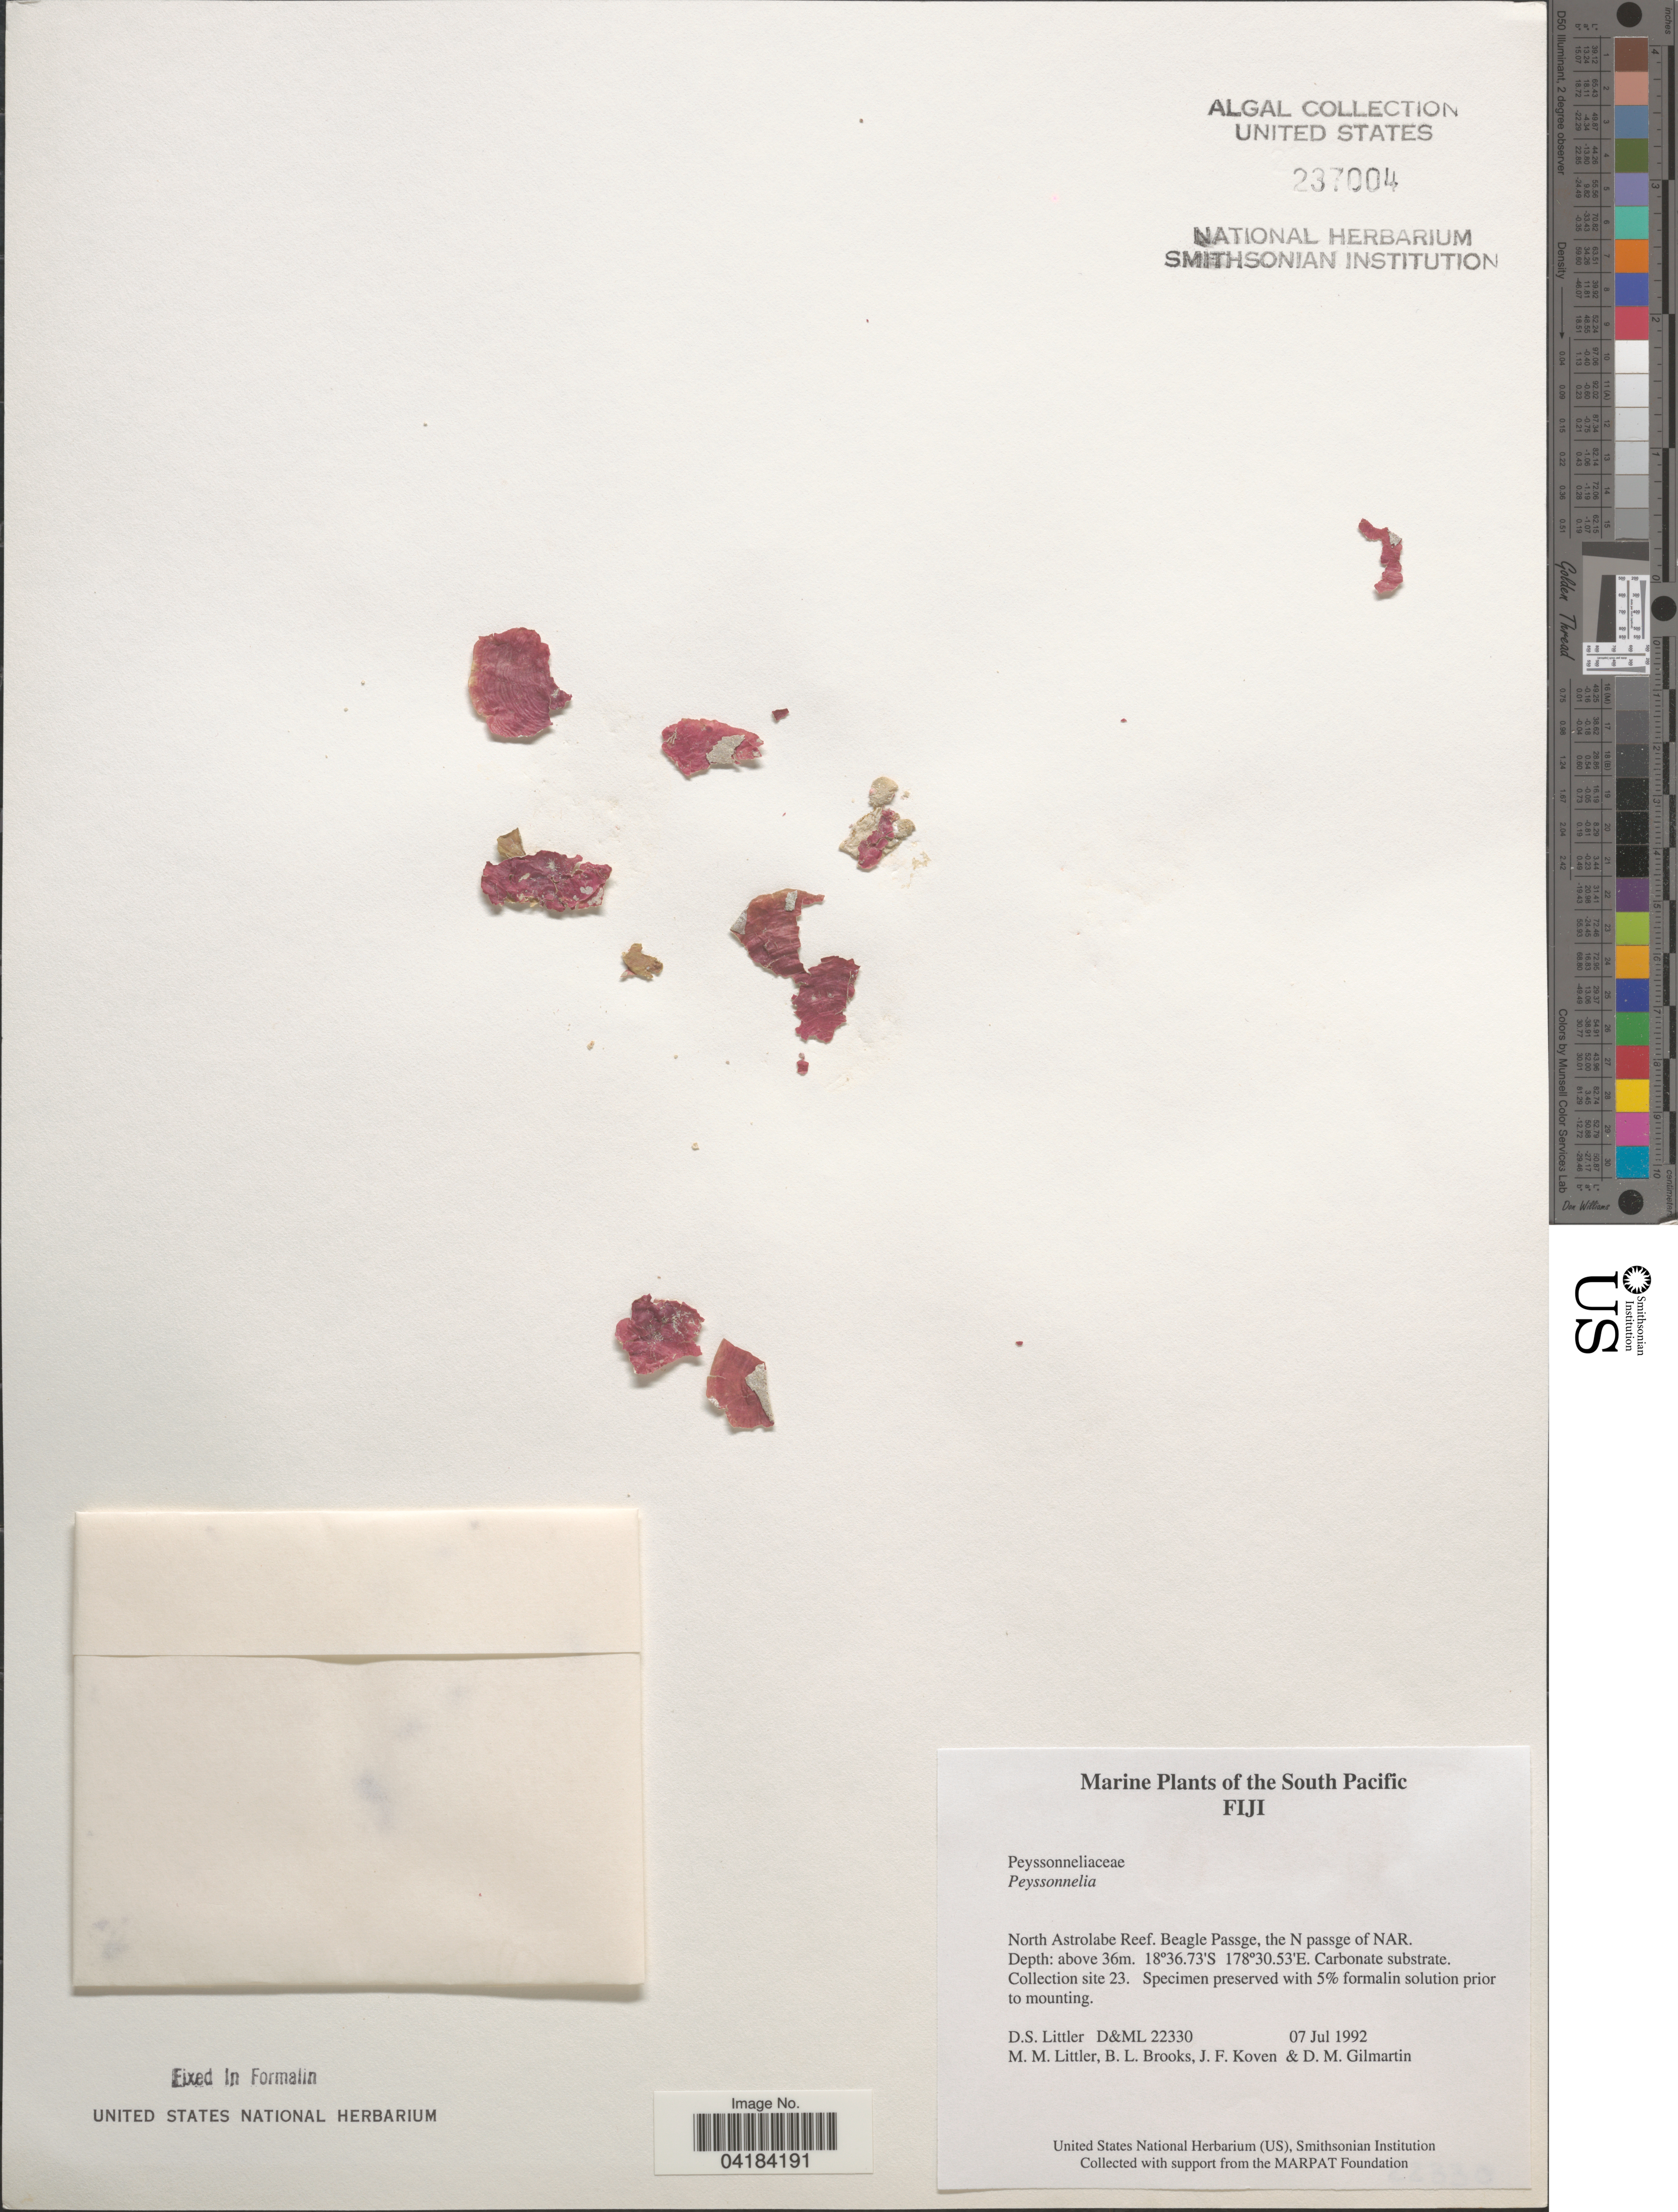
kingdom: Plantae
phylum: Rhodophyta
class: Florideophyceae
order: Peyssonneliales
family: Peyssonneliaceae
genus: Peyssonnelia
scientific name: Peyssonnelia sp.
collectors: D. S. Littler, B. Brooks, J. Koven & D. Gilmartin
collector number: D&ML22330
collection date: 1992-07-07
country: Fiji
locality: South Pacific. North Astrolabe Reef. Beagle Passge, the N passge of NAR. Collection site 23.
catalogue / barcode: US 237004